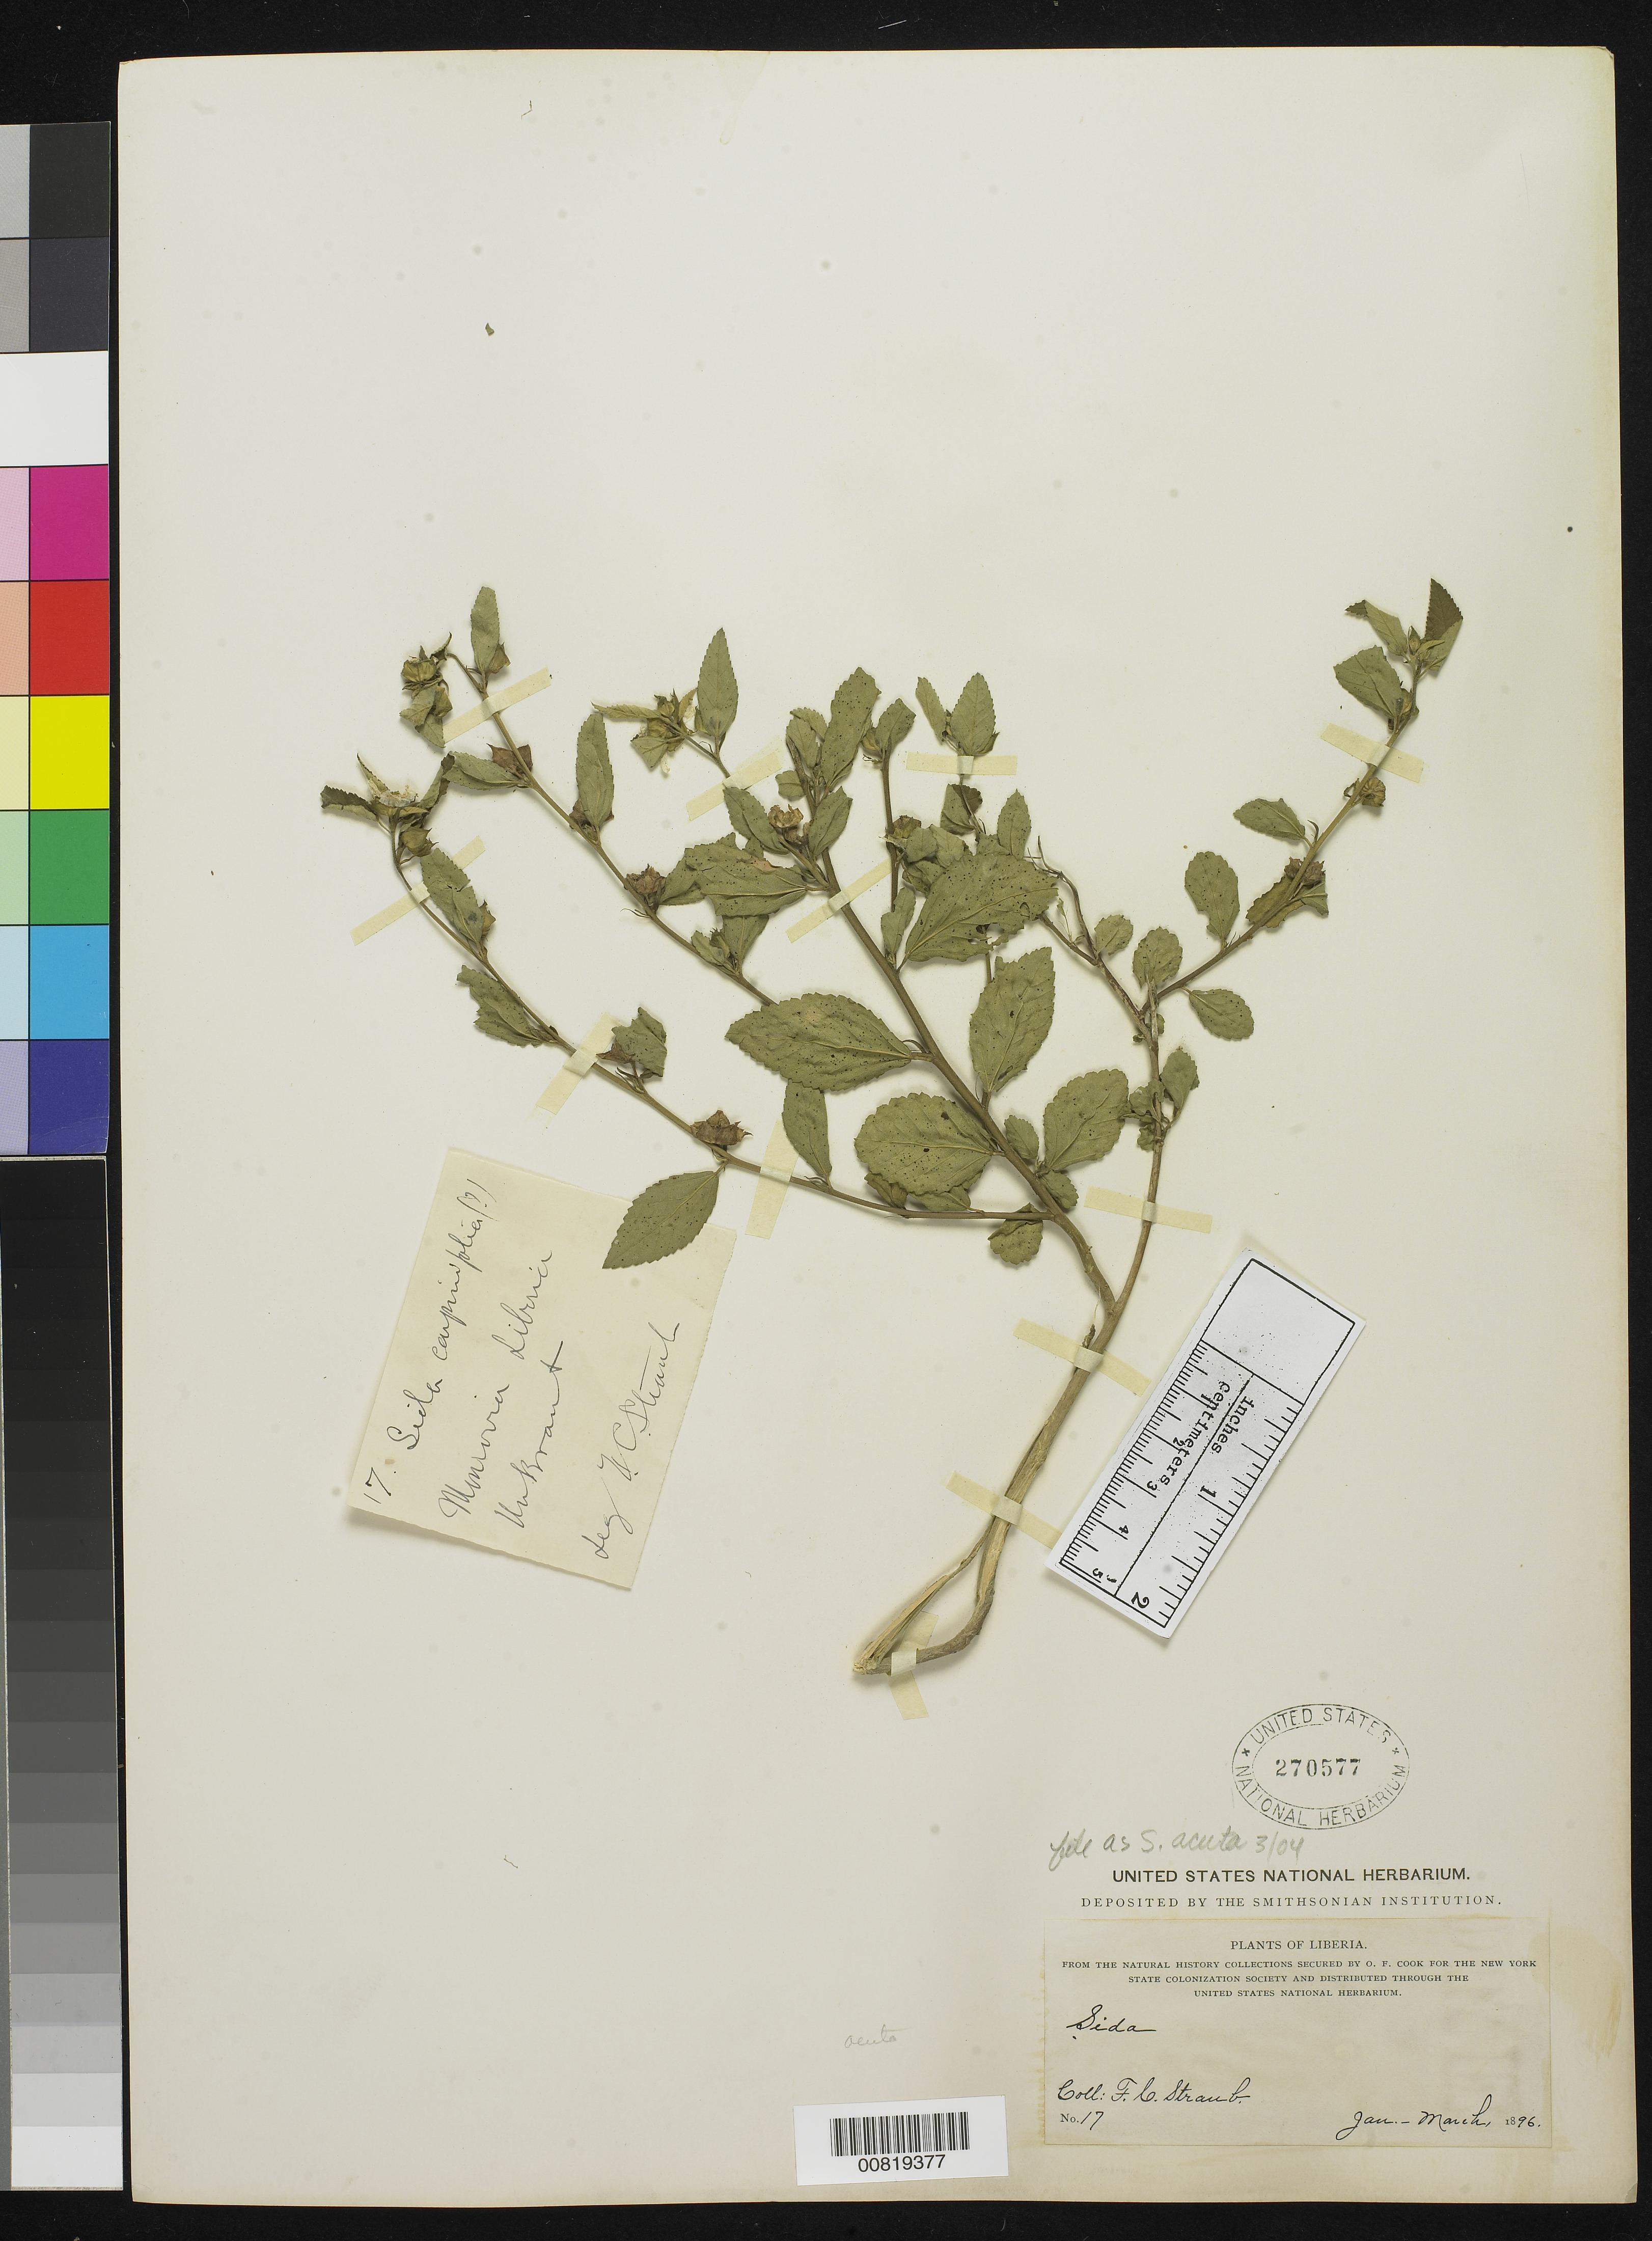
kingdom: Plantae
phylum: Tracheophyta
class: Magnoliopsida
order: Malvales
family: Malvaceae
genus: Sida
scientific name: Sida acuta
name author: Burm. f.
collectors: F. Straub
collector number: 17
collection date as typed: Jan 1896 to -- Mar 1896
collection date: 1896-01/1896-03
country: Liberia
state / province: Montserrado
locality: Monrovia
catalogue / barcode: US 270577